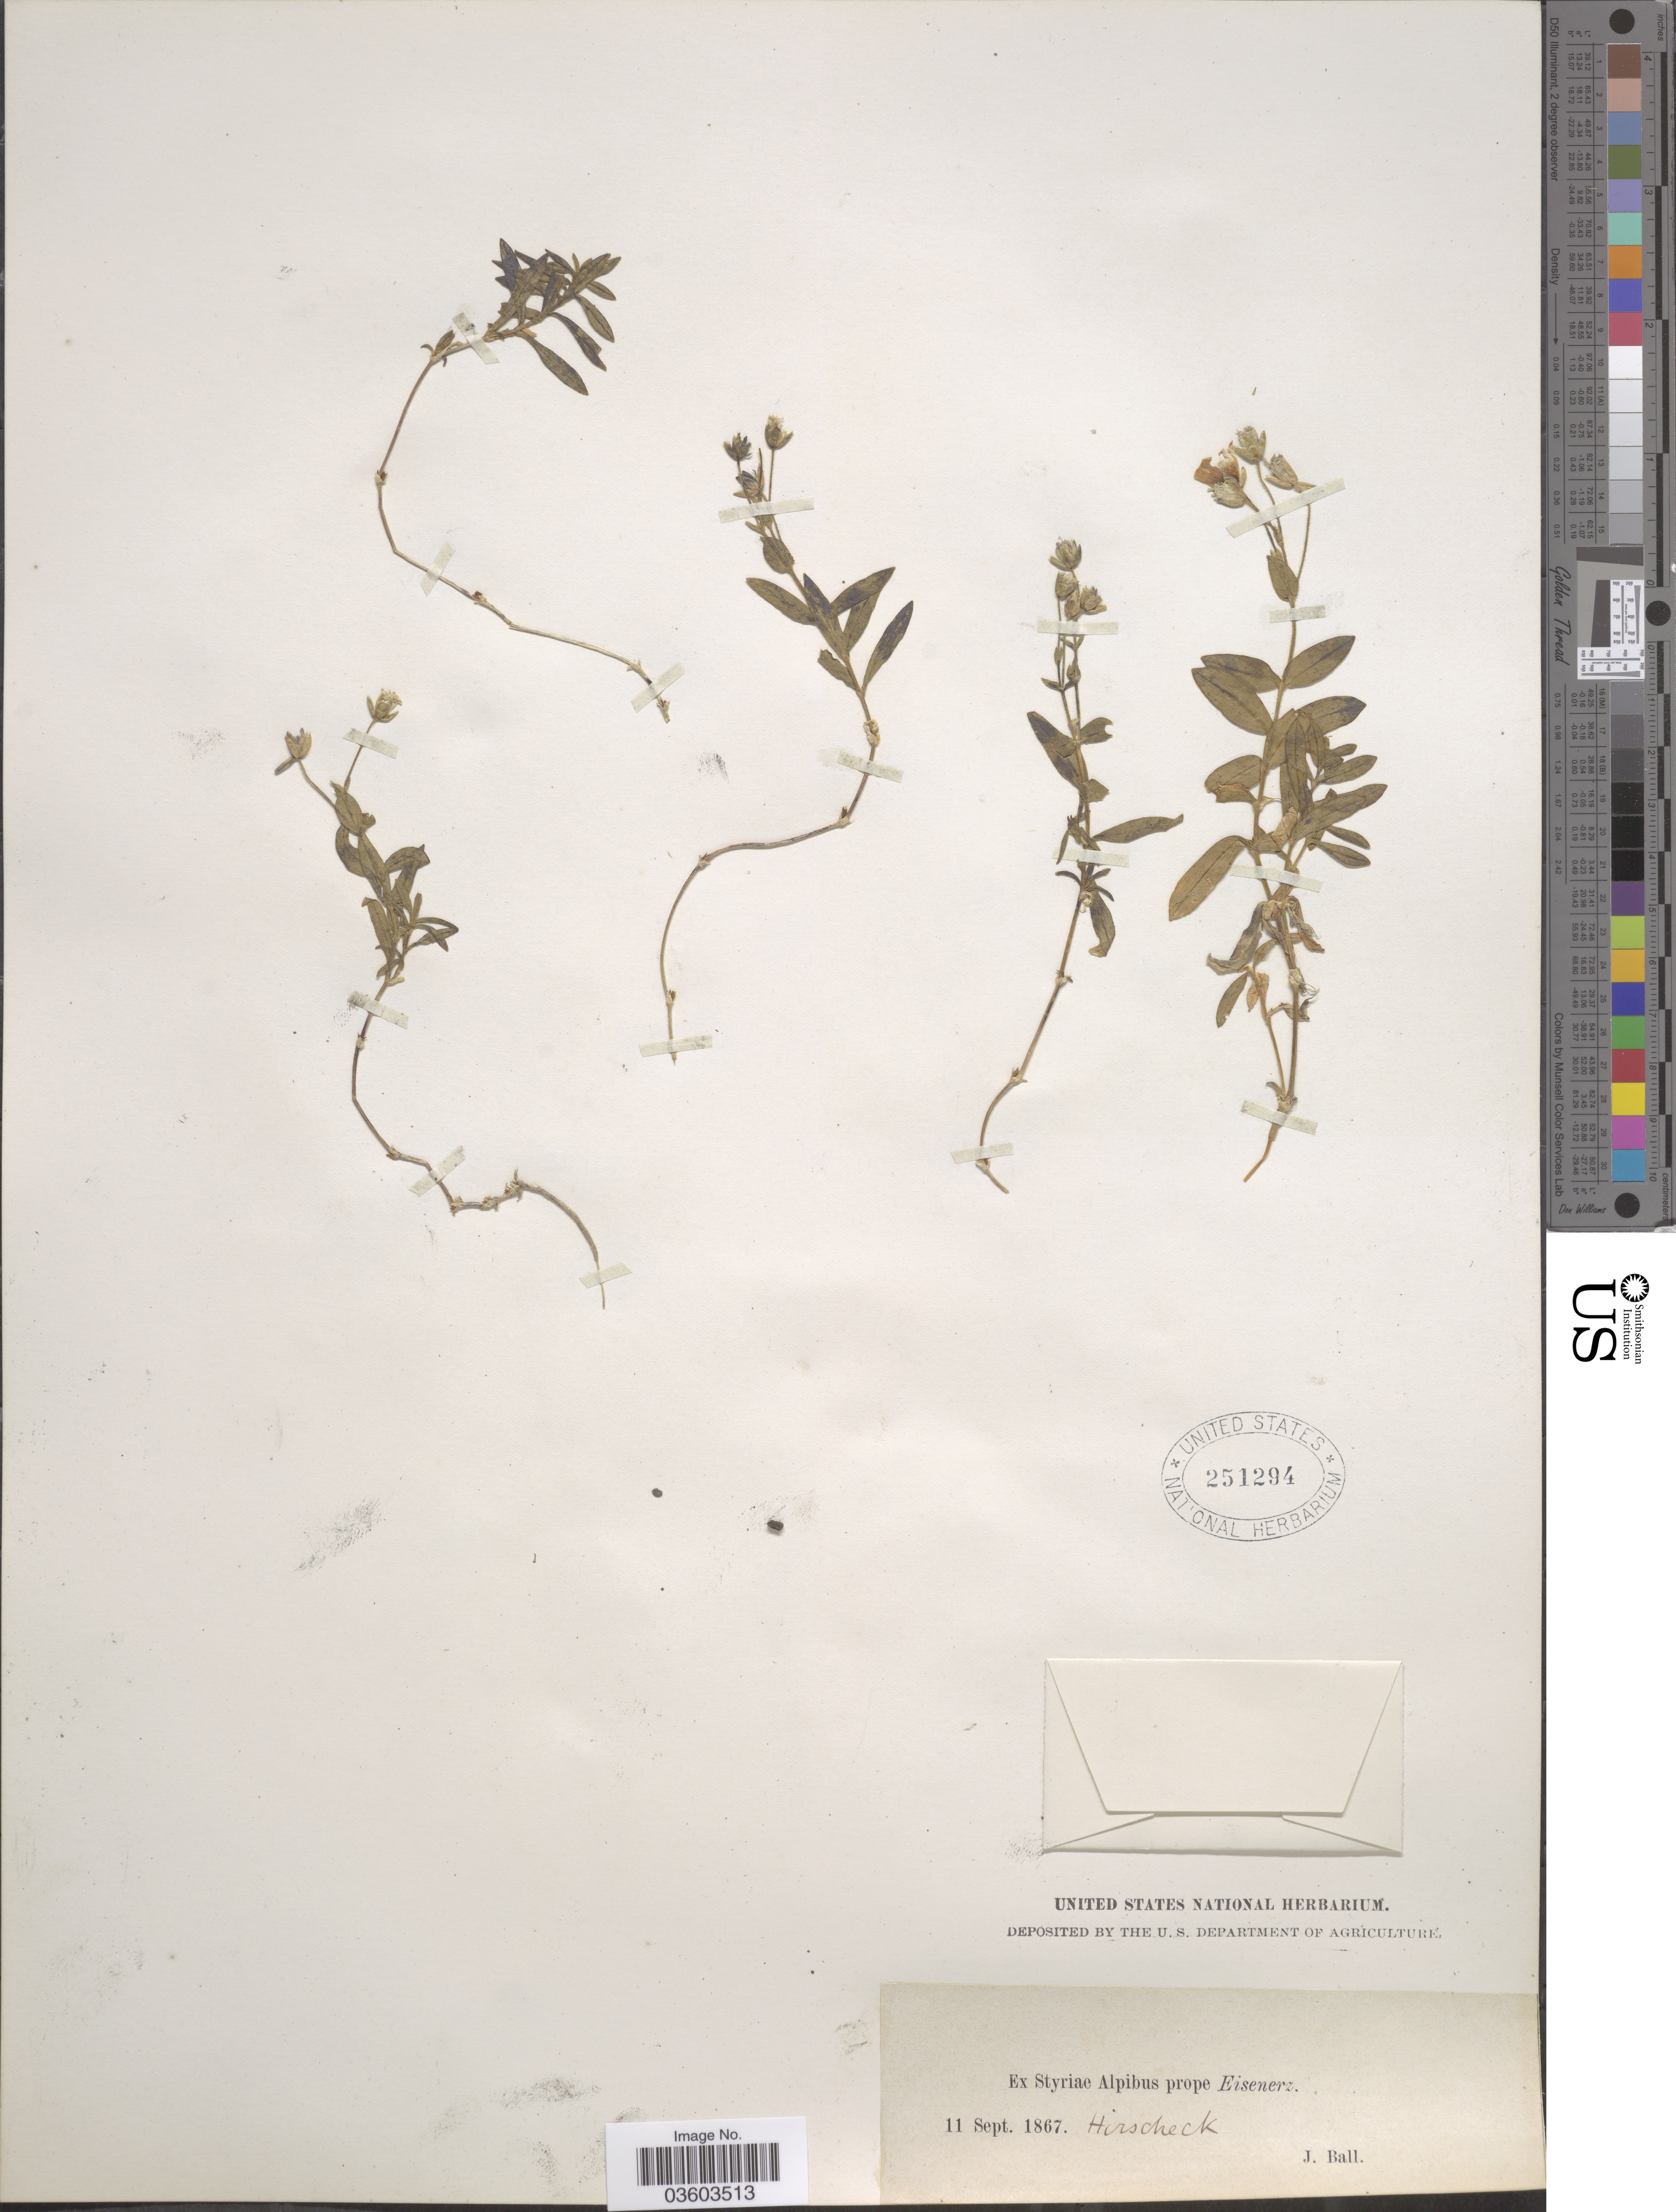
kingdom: Plantae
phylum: Tracheophyta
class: Magnoliopsida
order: Caryophyllales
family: Caryophyllaceae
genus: Cerastium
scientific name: Cerastium sp.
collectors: J. Ball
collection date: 1867-09-11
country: Austria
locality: Ex Styriæ Alpibus prope Eisenerz. Hirscheck.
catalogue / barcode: US 251294